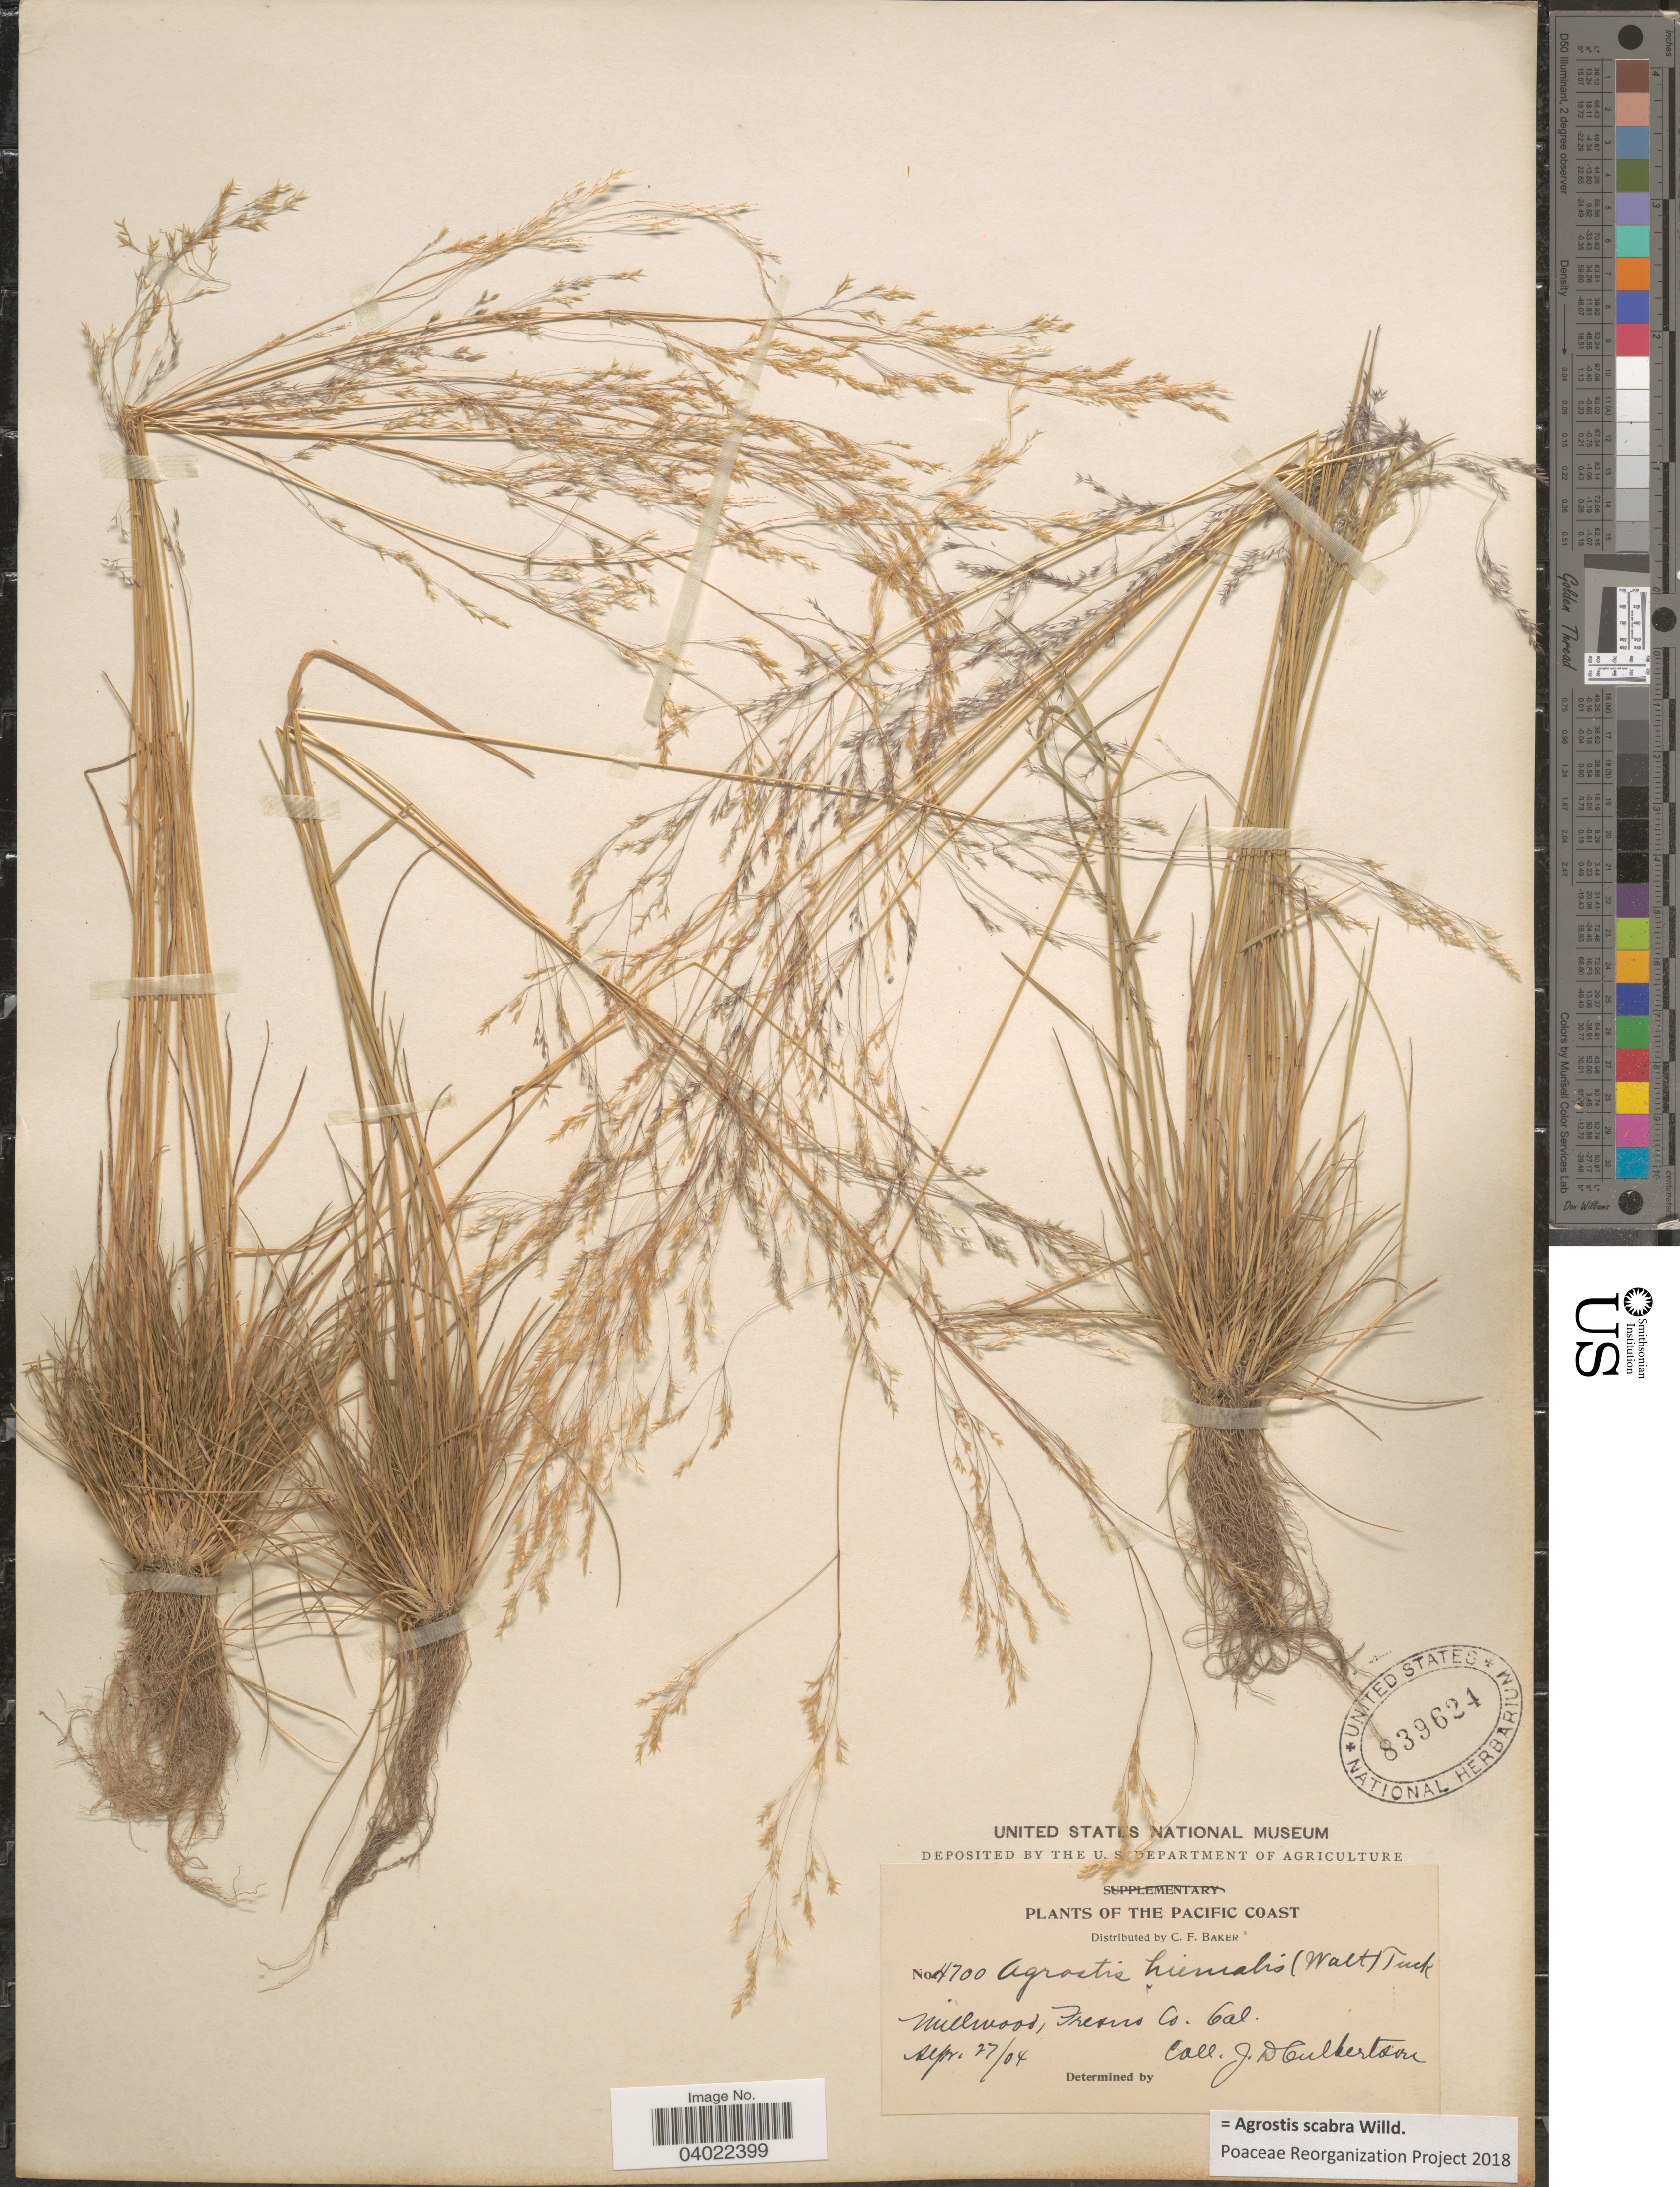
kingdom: Plantae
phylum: Tracheophyta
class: Liliopsida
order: Poales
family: Poaceae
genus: Agrostis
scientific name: Agrostis scabra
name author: Willd.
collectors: J. Culbertson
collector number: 4700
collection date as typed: Transcribed d/m/y: 27/9/4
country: United States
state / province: California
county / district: Fresno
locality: The Pacific Coast. Millwood, Fresno Co.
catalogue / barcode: US 839624